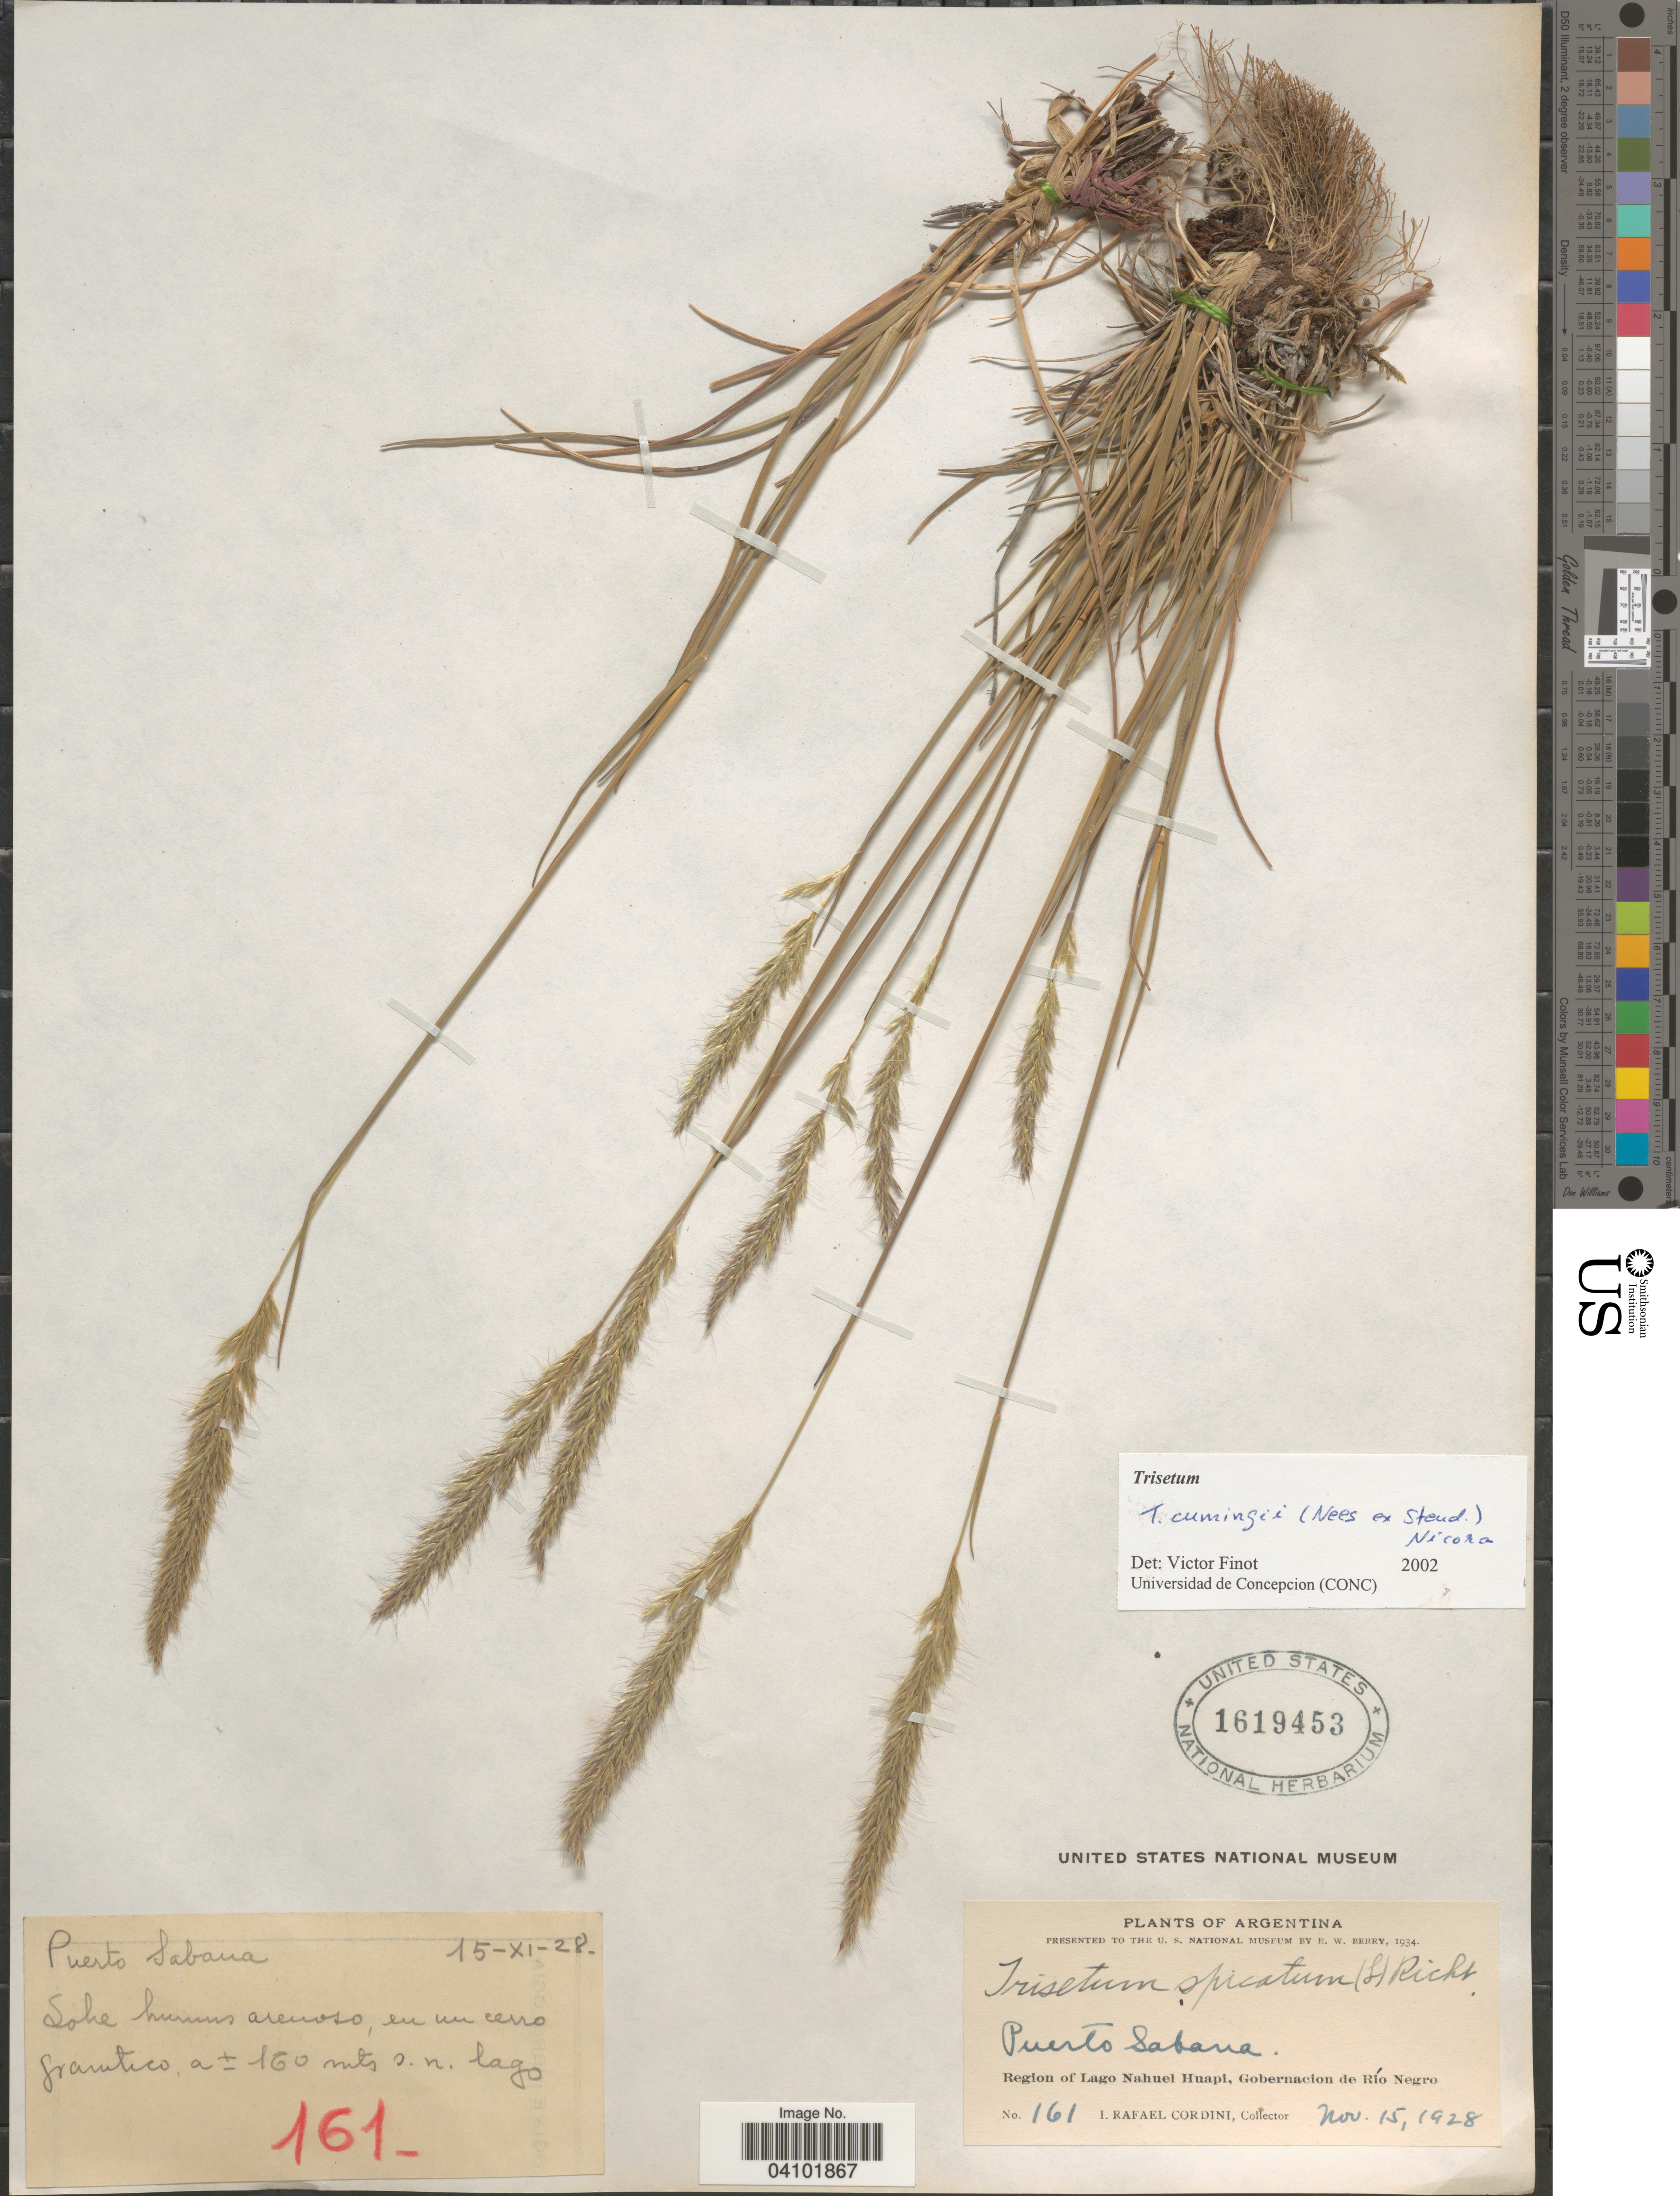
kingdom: Plantae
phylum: Tracheophyta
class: Liliopsida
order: Poales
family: Poaceae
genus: Koeleria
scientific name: Koeleria spicata subsp. cumingii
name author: (Nees) Barberá et al.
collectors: I. Cordini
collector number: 161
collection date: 1928-11-15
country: Argentina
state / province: Rio Negro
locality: Puerto Sabana. Region of Lago Nahuel Huapi, Gobernacion de Río Negro.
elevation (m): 160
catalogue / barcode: US 1619453